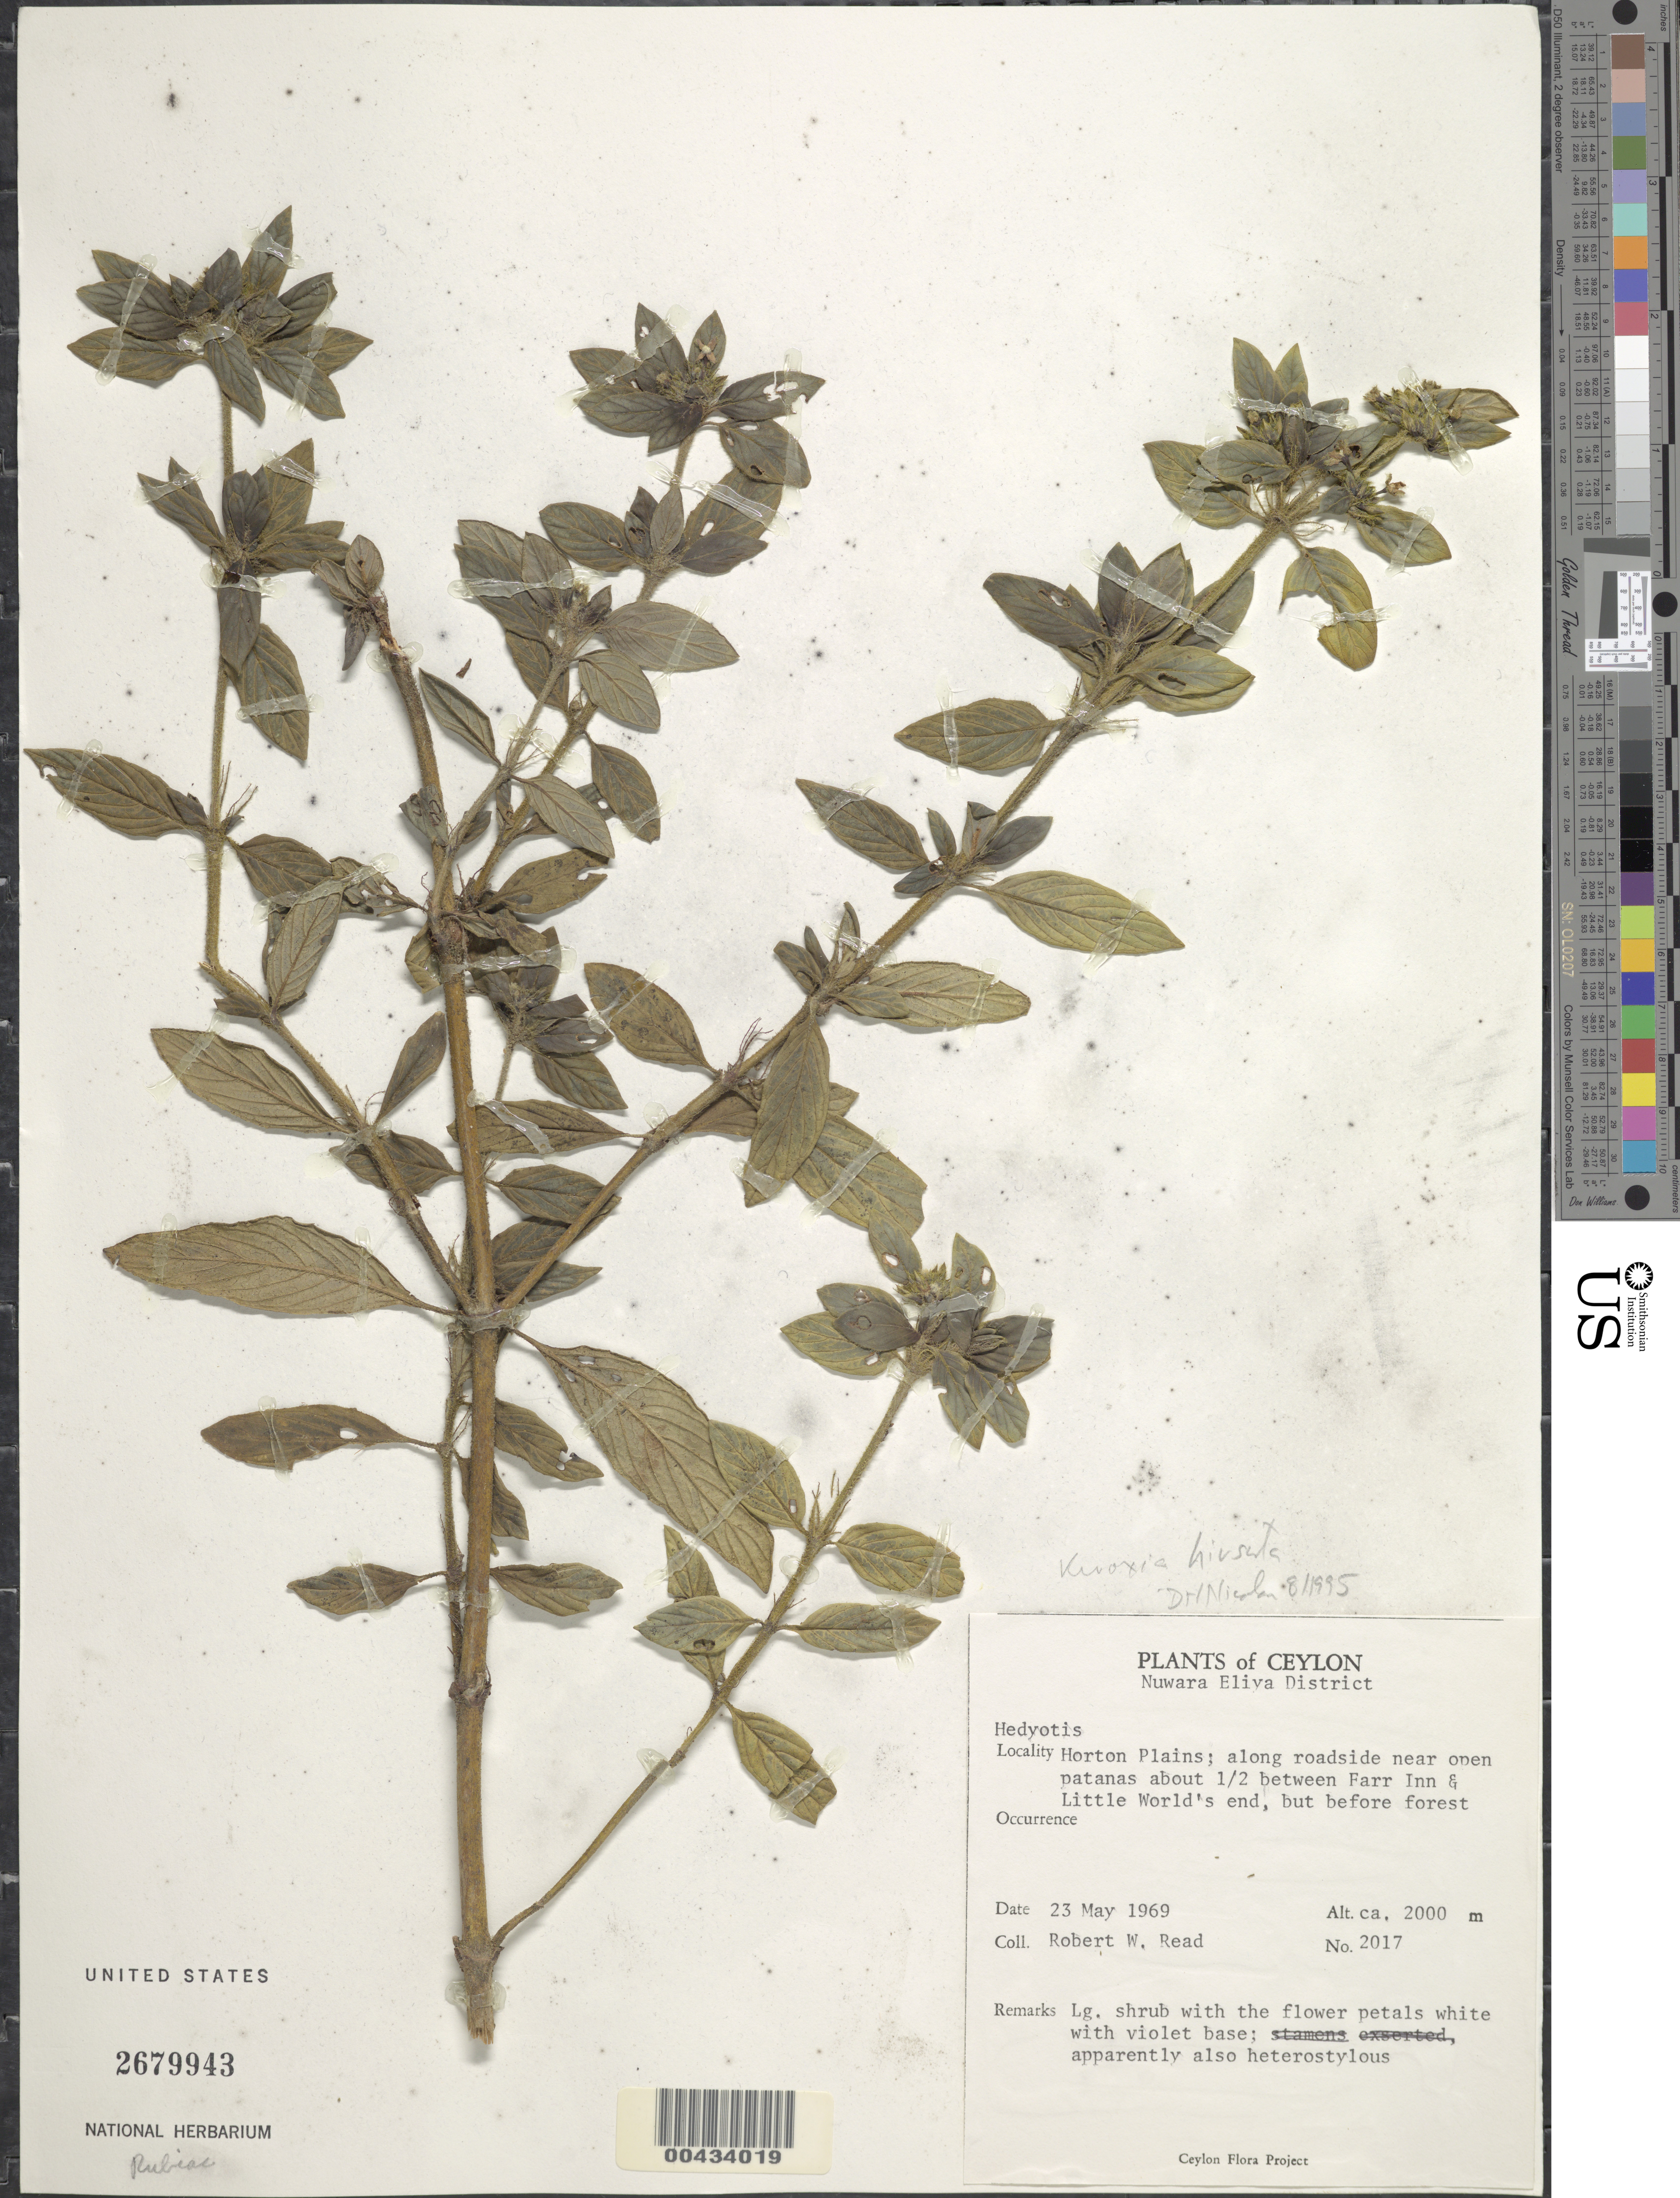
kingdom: Plantae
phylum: Tracheophyta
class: Magnoliopsida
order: Gentianales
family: Rubiaceae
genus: Knoxia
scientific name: Knoxia sp.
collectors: R. W. Read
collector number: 2017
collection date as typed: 23 May 1969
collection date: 1969-05-23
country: Sri Lanka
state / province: Central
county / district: Nuwara Eliya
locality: Horton Plains, about 1/2 between Farr Inn and Little World's End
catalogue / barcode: US 2679943